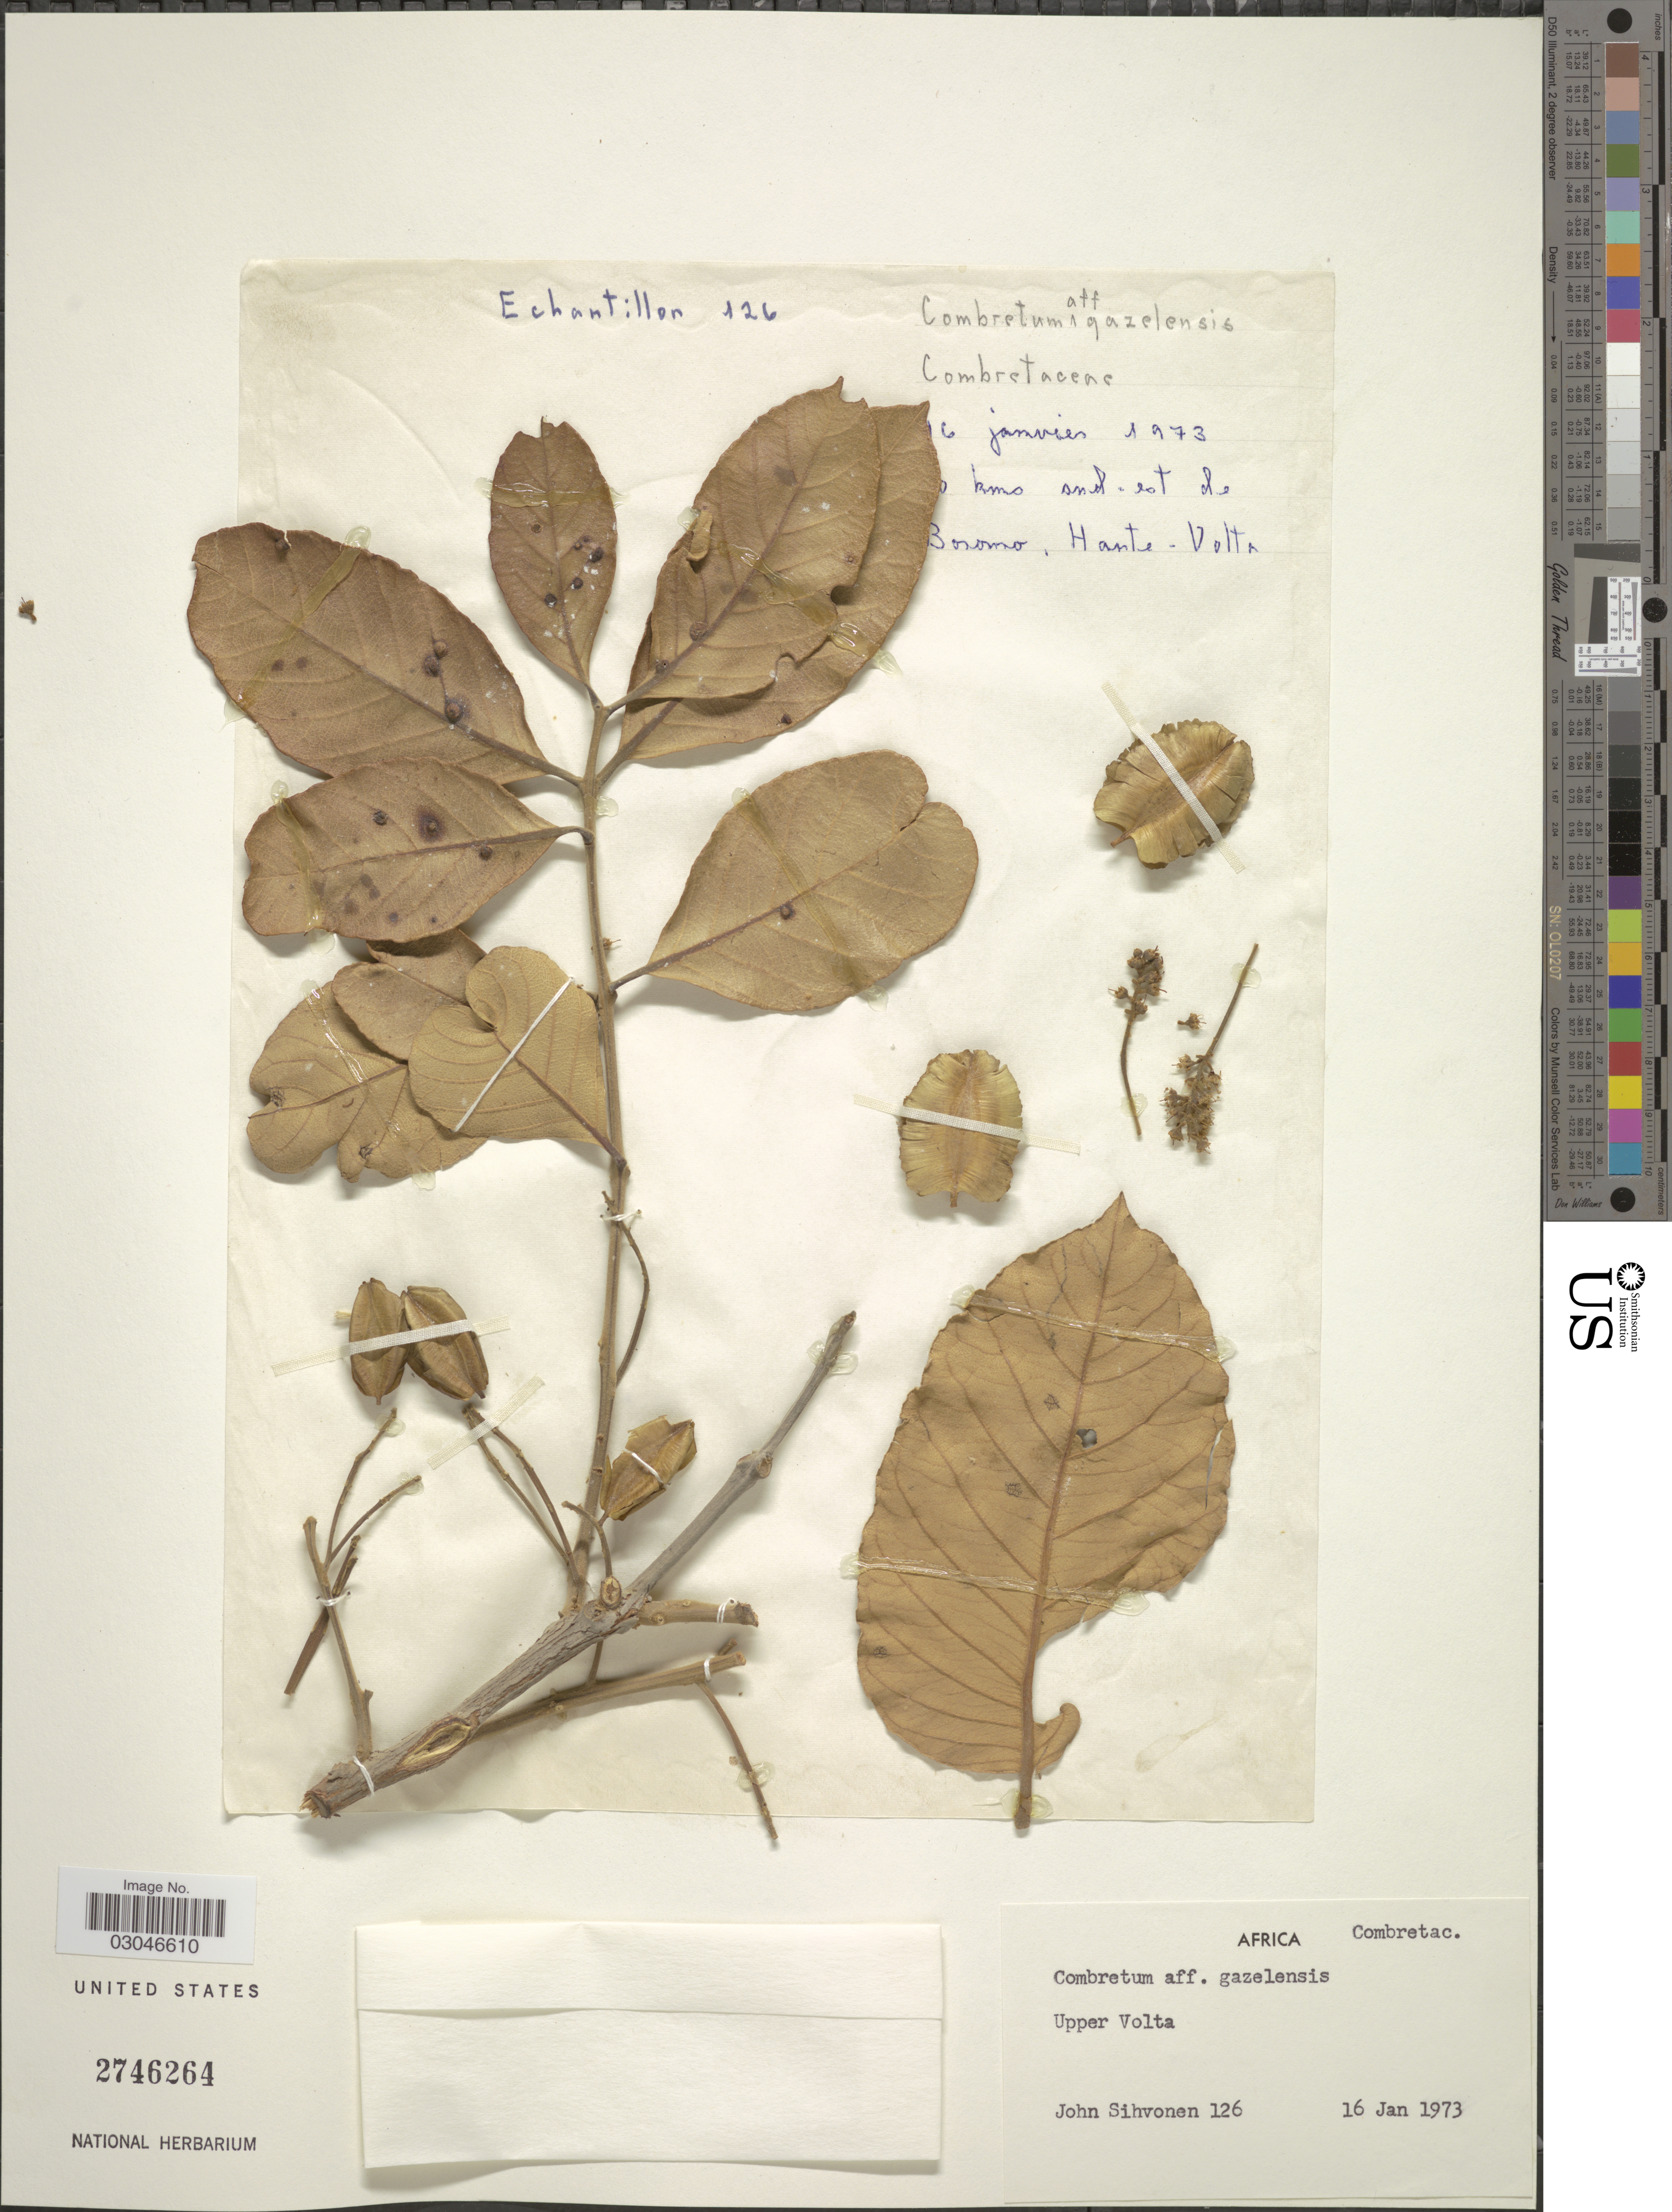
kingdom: Plantae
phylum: Tracheophyta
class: Magnoliopsida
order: Myrtales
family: Combretaceae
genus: Combretum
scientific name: Combretum ghasalense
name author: Engl. & Diels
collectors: J. Sihvonen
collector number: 126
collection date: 1973-01-16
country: Burkina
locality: [illegible text]kms, est, sud-est le Boromo, Haute-Volta. Upper Volta. Africa.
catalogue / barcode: US 2746264